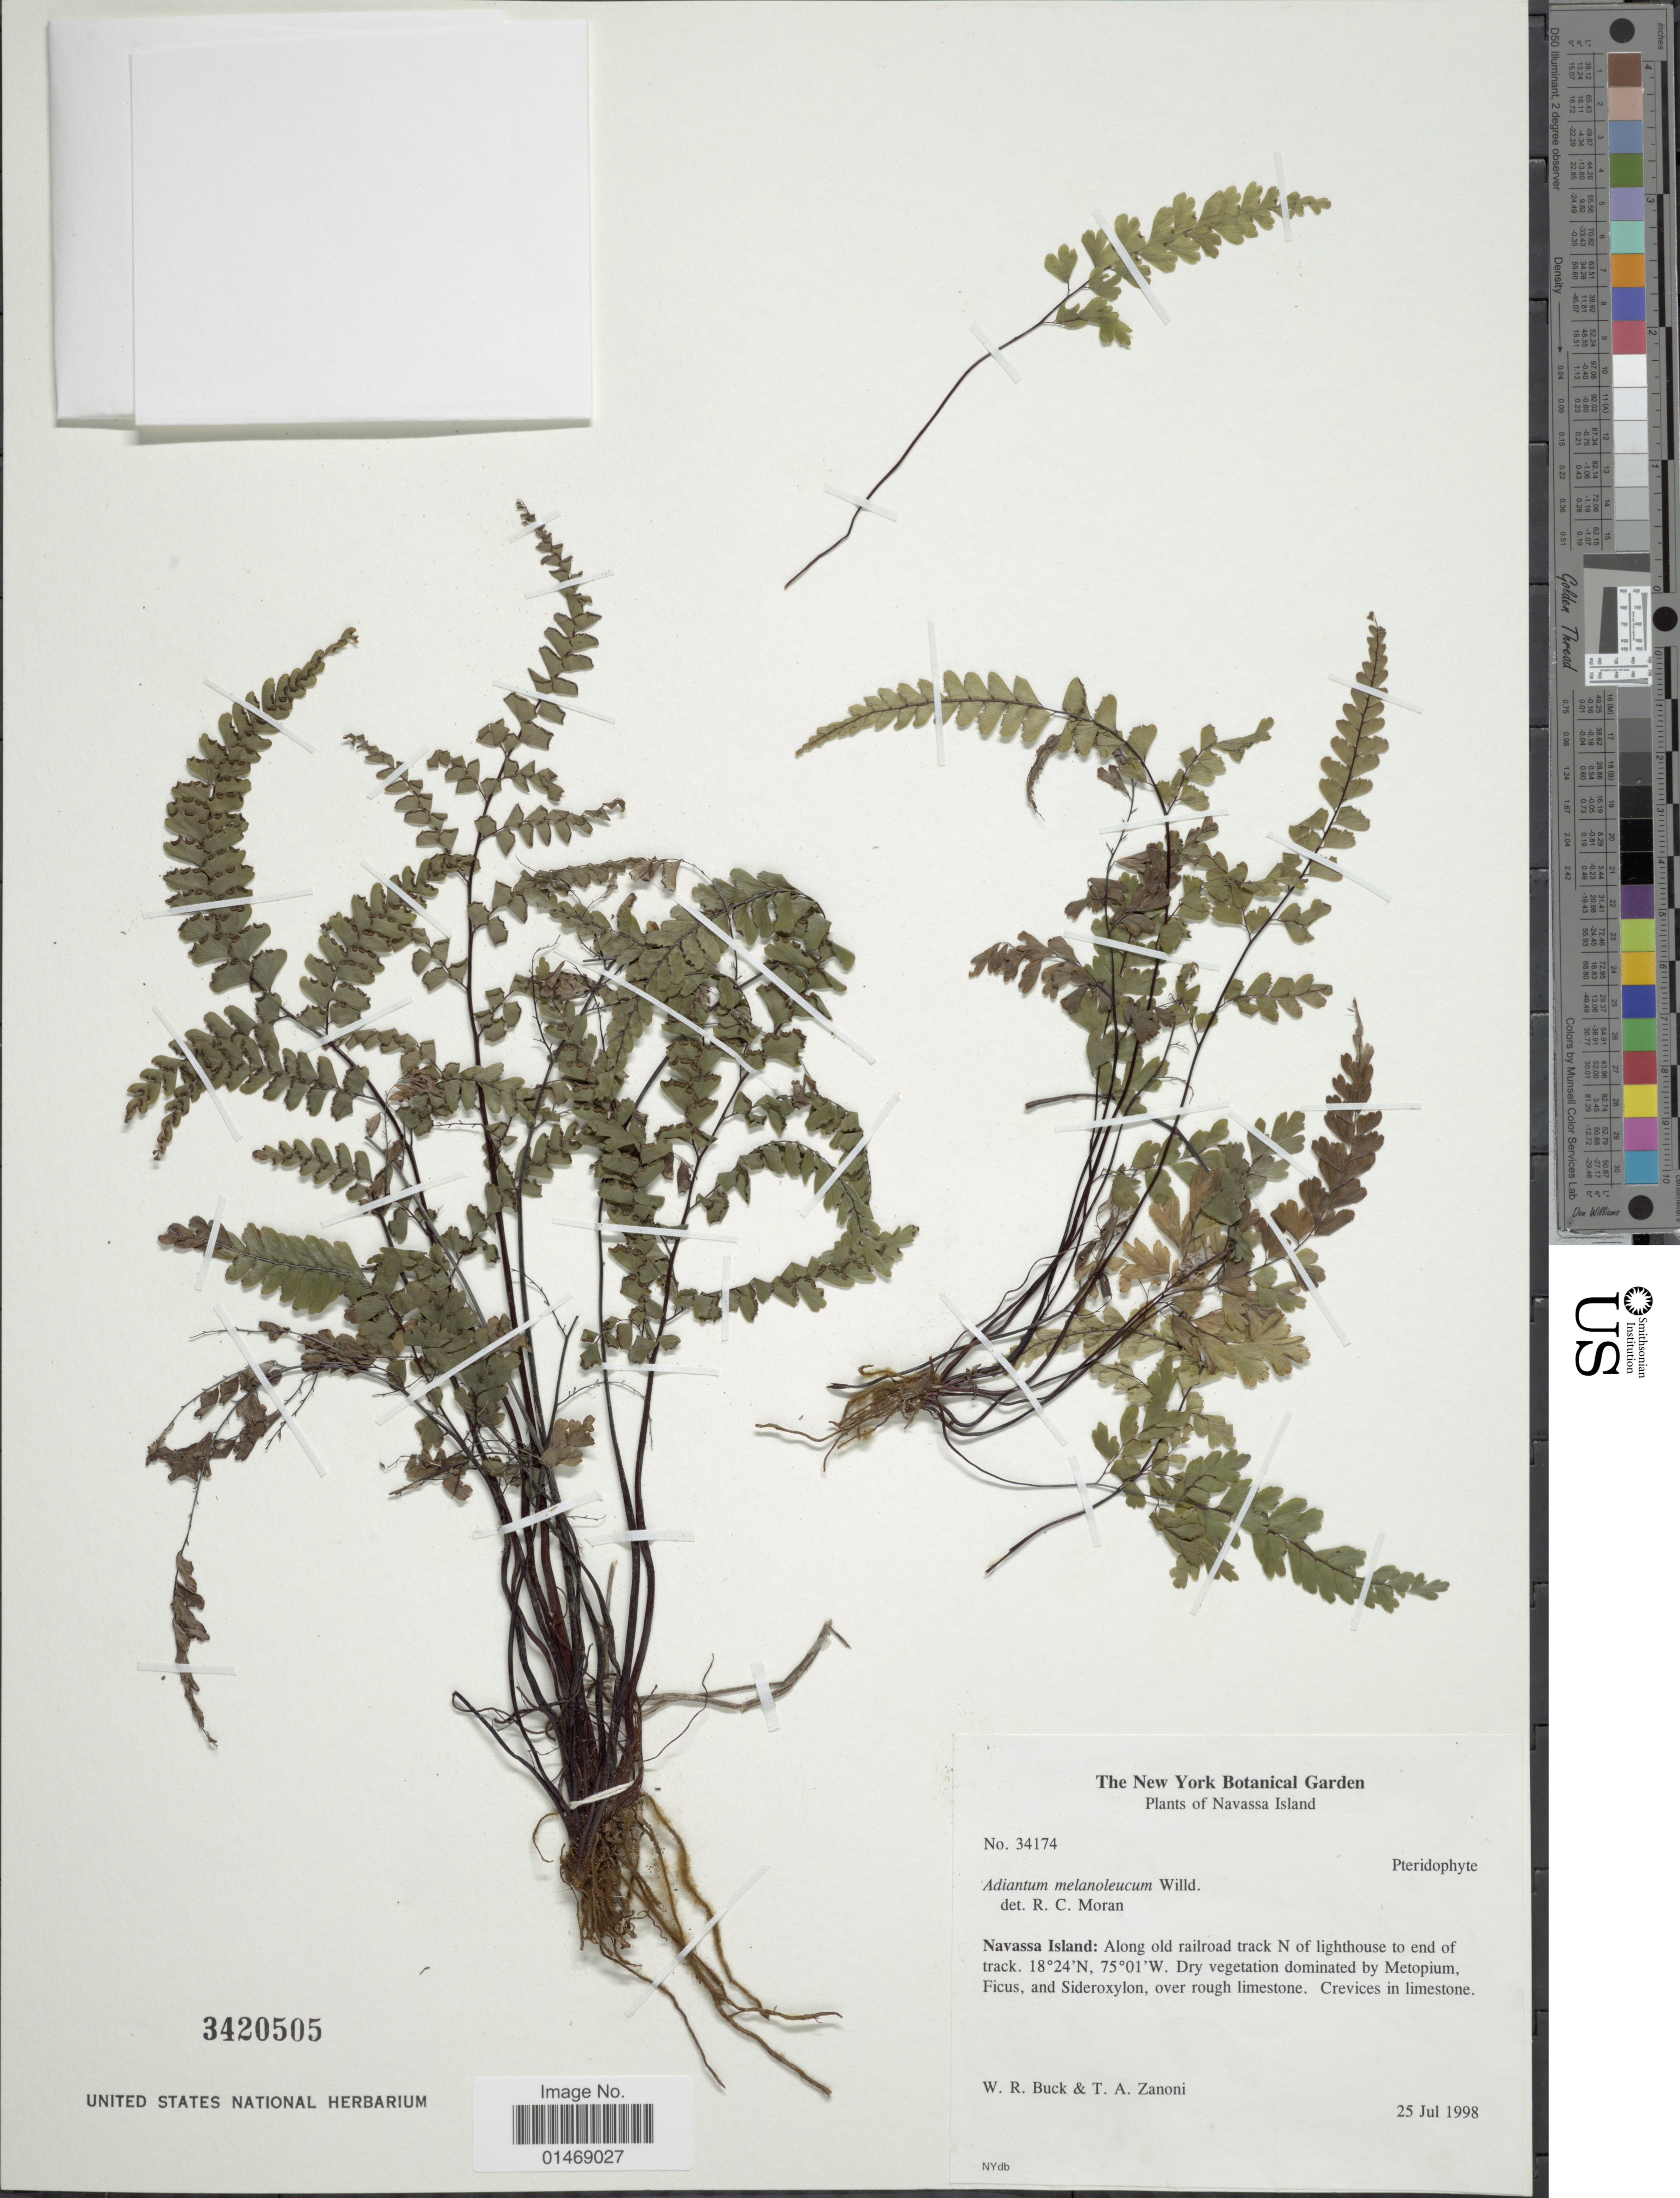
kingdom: Plantae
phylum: Tracheophyta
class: Polypodiopsida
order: Polypodiales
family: Pteridaceae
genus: Adiantum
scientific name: Adiantum melanoleucum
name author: Willd.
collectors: W. R. Buck & T. A. Zanoni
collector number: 34174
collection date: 1998-07-25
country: Navassa Island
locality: Along old railroad track N of lighthouse to the end of track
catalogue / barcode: US 3420505